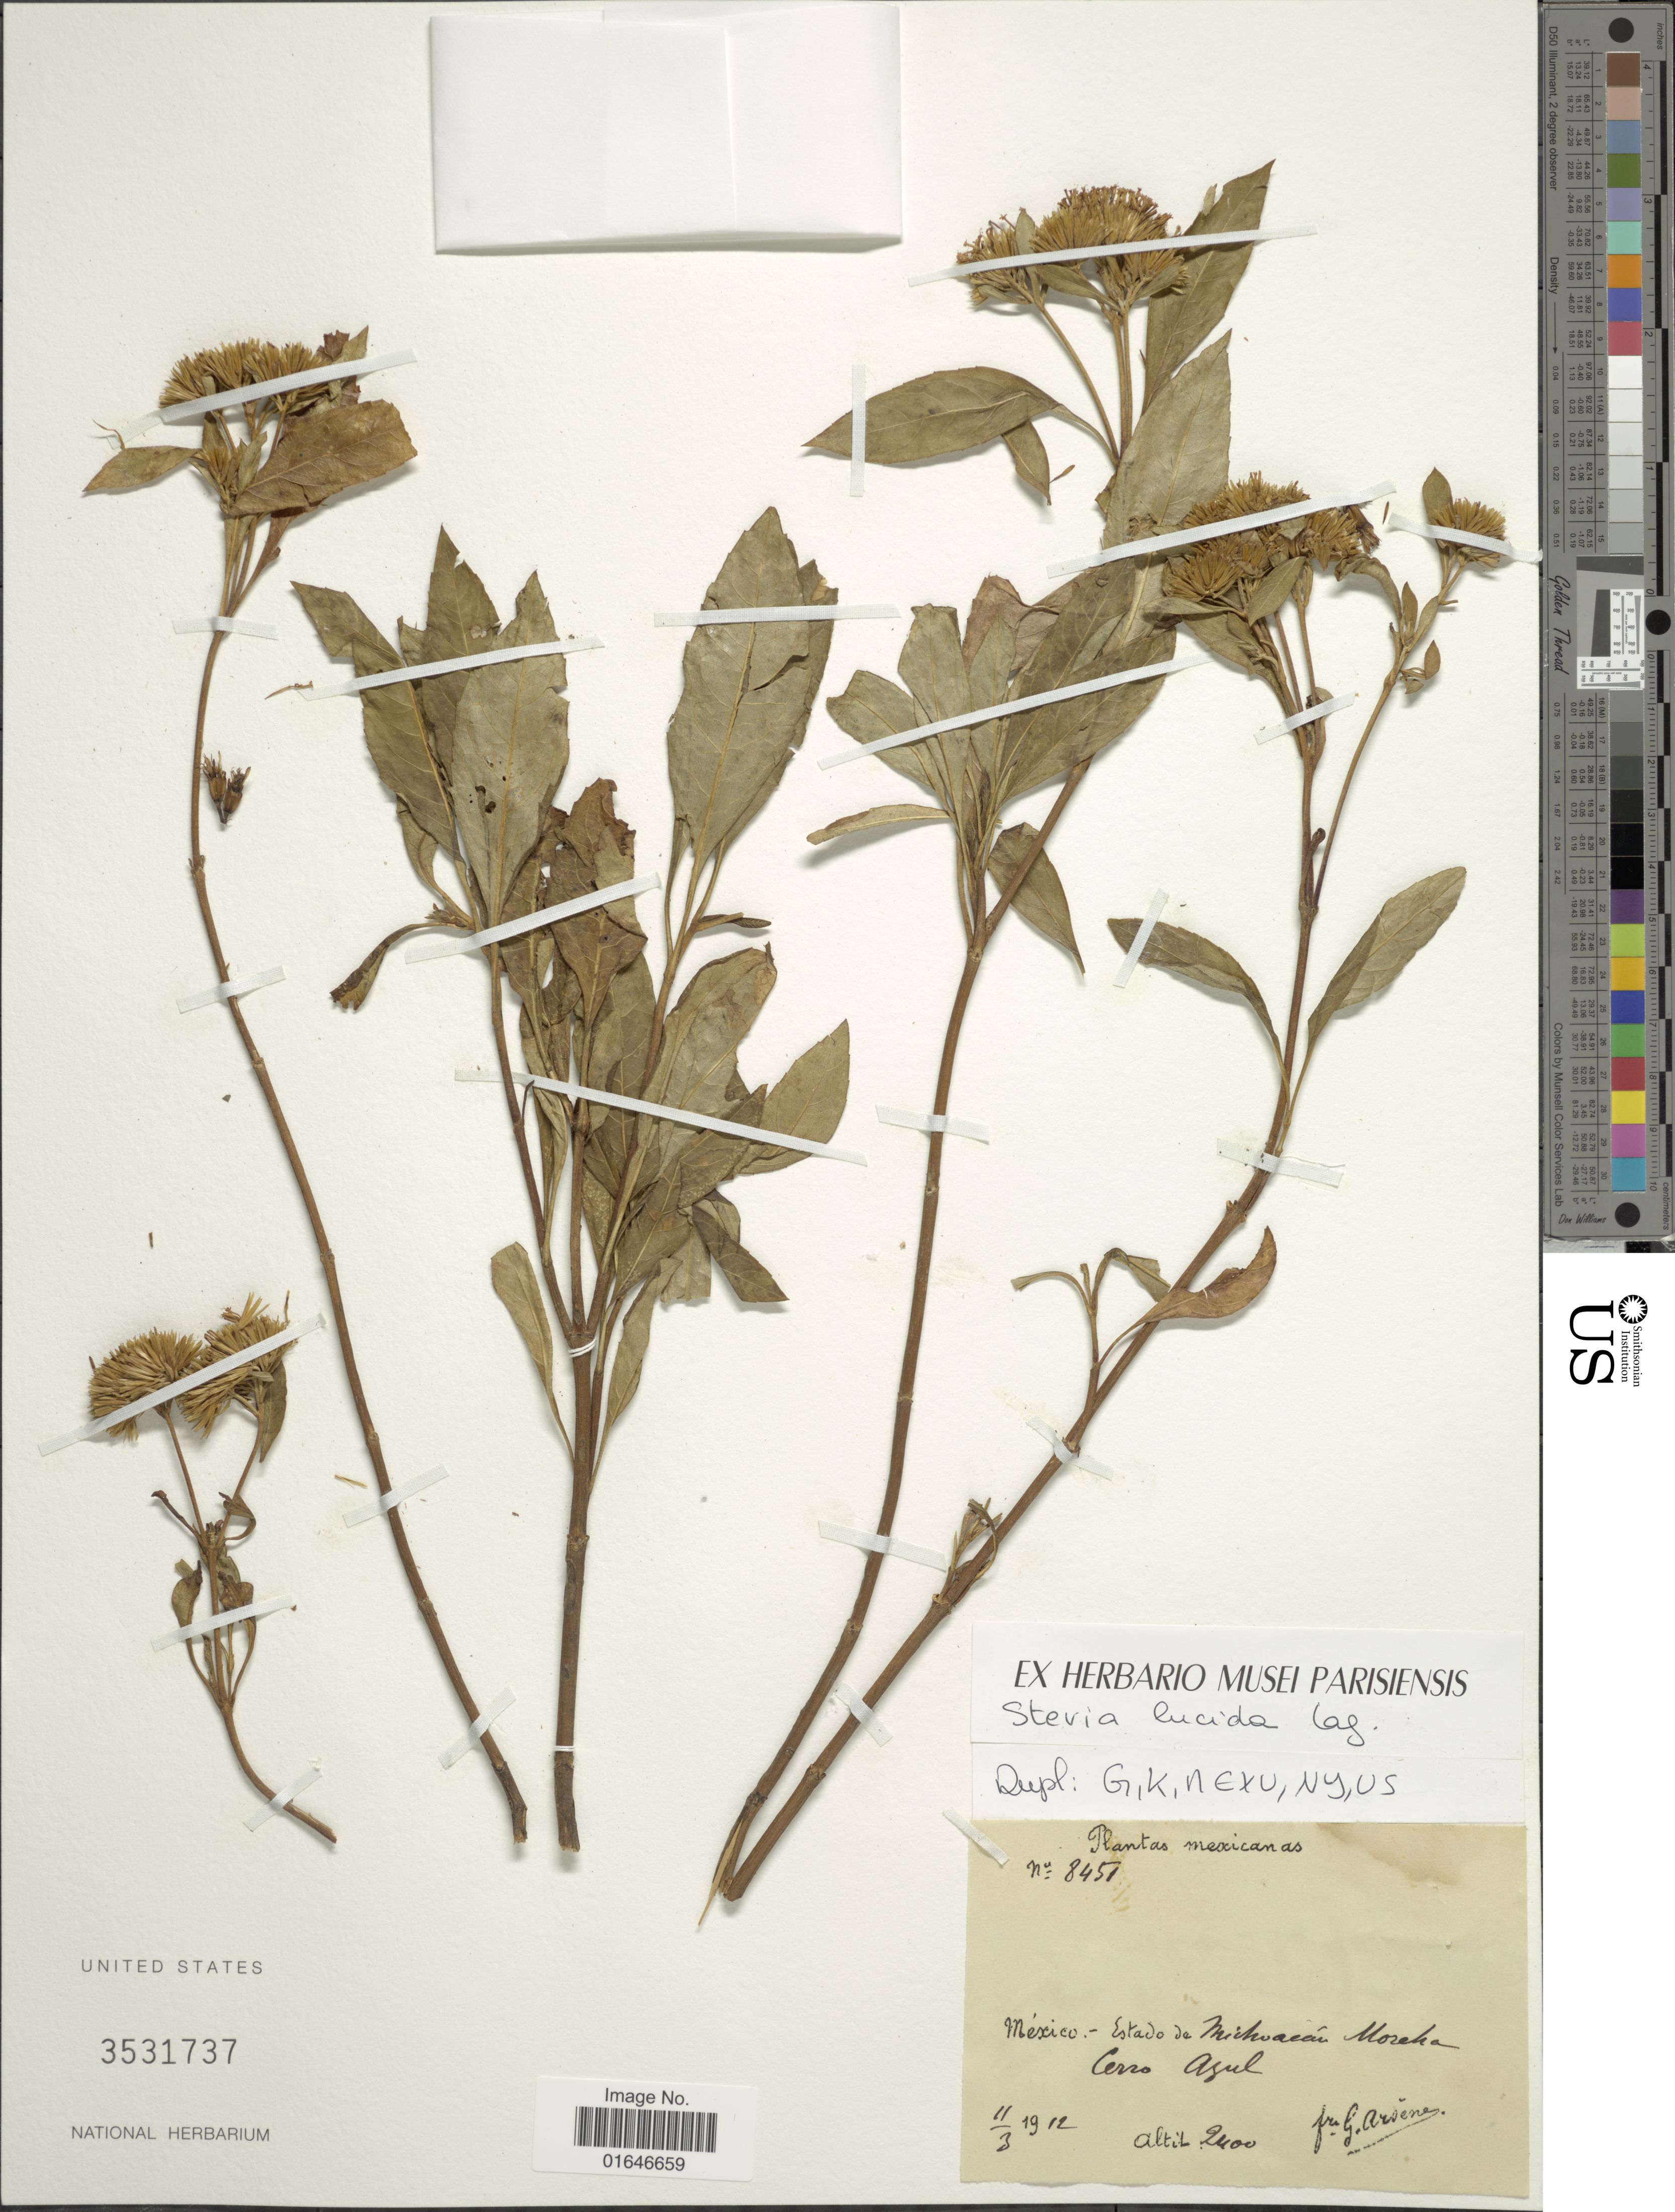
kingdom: Plantae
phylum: Tracheophyta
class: Magnoliopsida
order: Asterales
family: Asteraceae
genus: Stevia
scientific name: Stevia lucida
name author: Lag.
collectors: Bro. G. Arsène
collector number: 8451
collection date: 1912-03-11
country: Mexico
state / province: Michoacán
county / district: Morelia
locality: Cerro Azul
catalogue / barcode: US 3531737